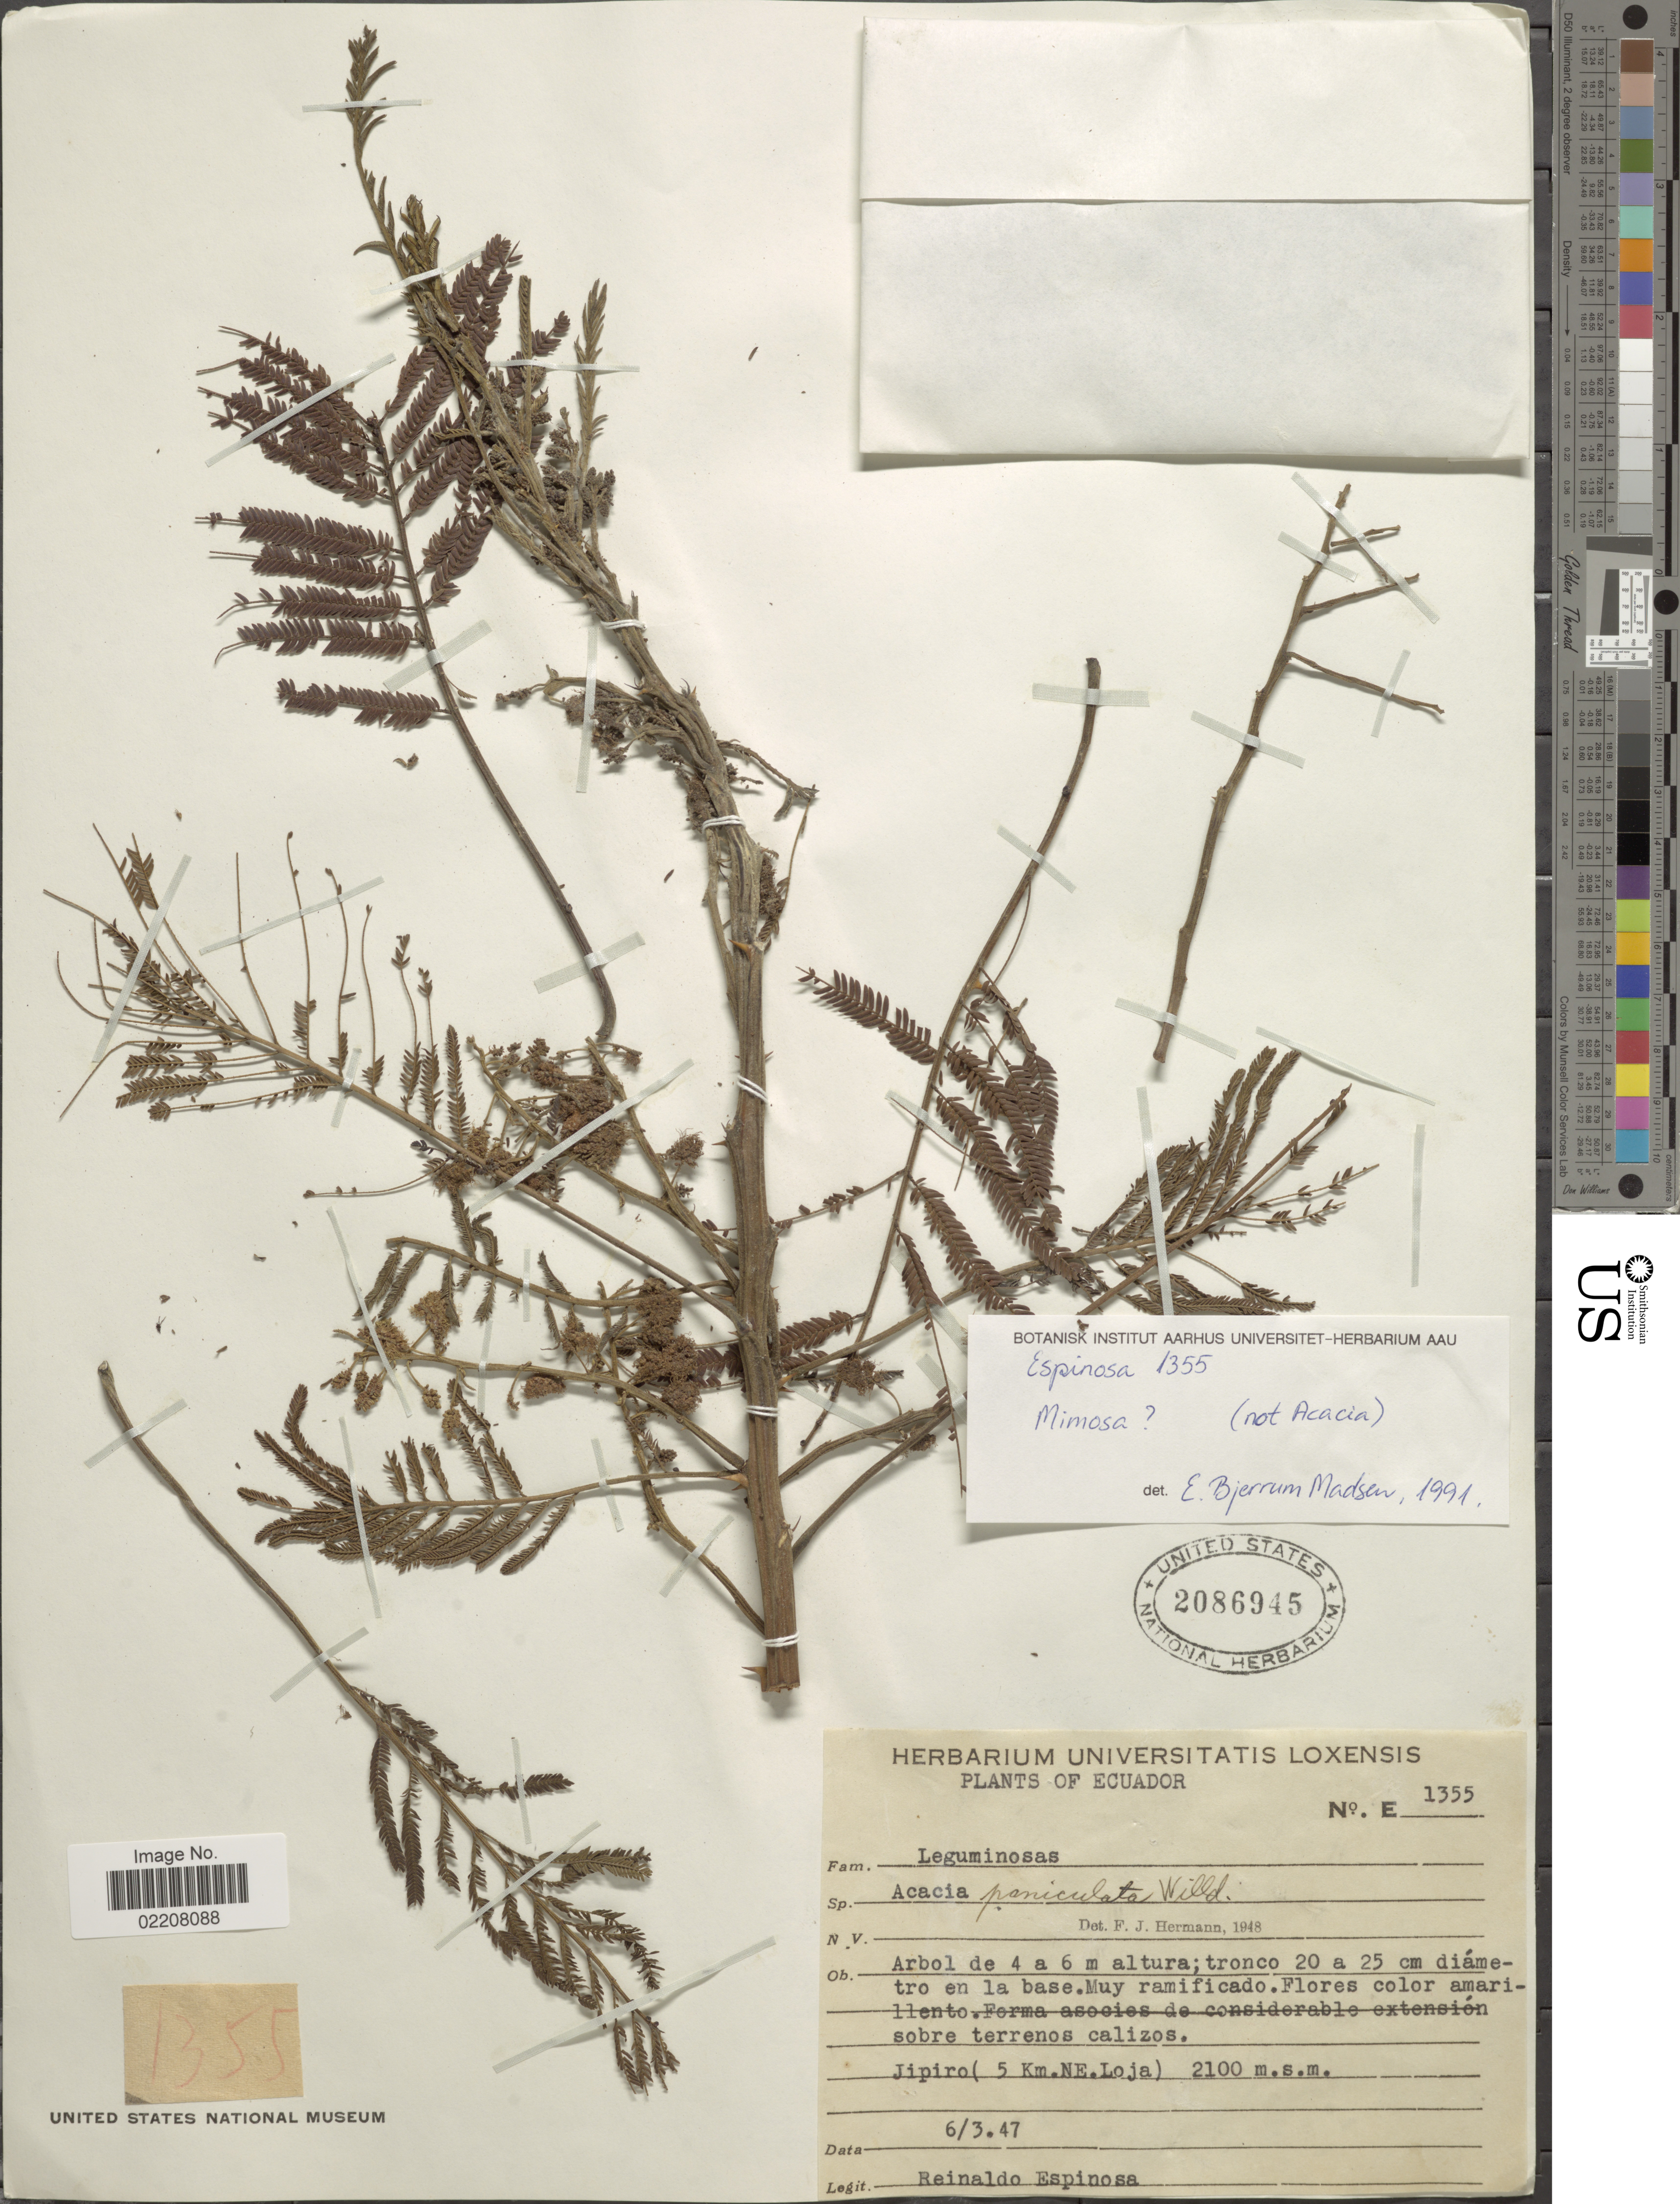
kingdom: Plantae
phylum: Tracheophyta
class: Magnoliopsida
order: Fabales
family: Fabaceae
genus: Mimosa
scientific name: Mimosa sp.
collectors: R. Espinosa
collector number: E 1355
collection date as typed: Transcribed d/m/y: 6/3/47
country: Ecuador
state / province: Loja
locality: Jipiro (5 Km. NE. Loja).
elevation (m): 2100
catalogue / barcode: US 2086945